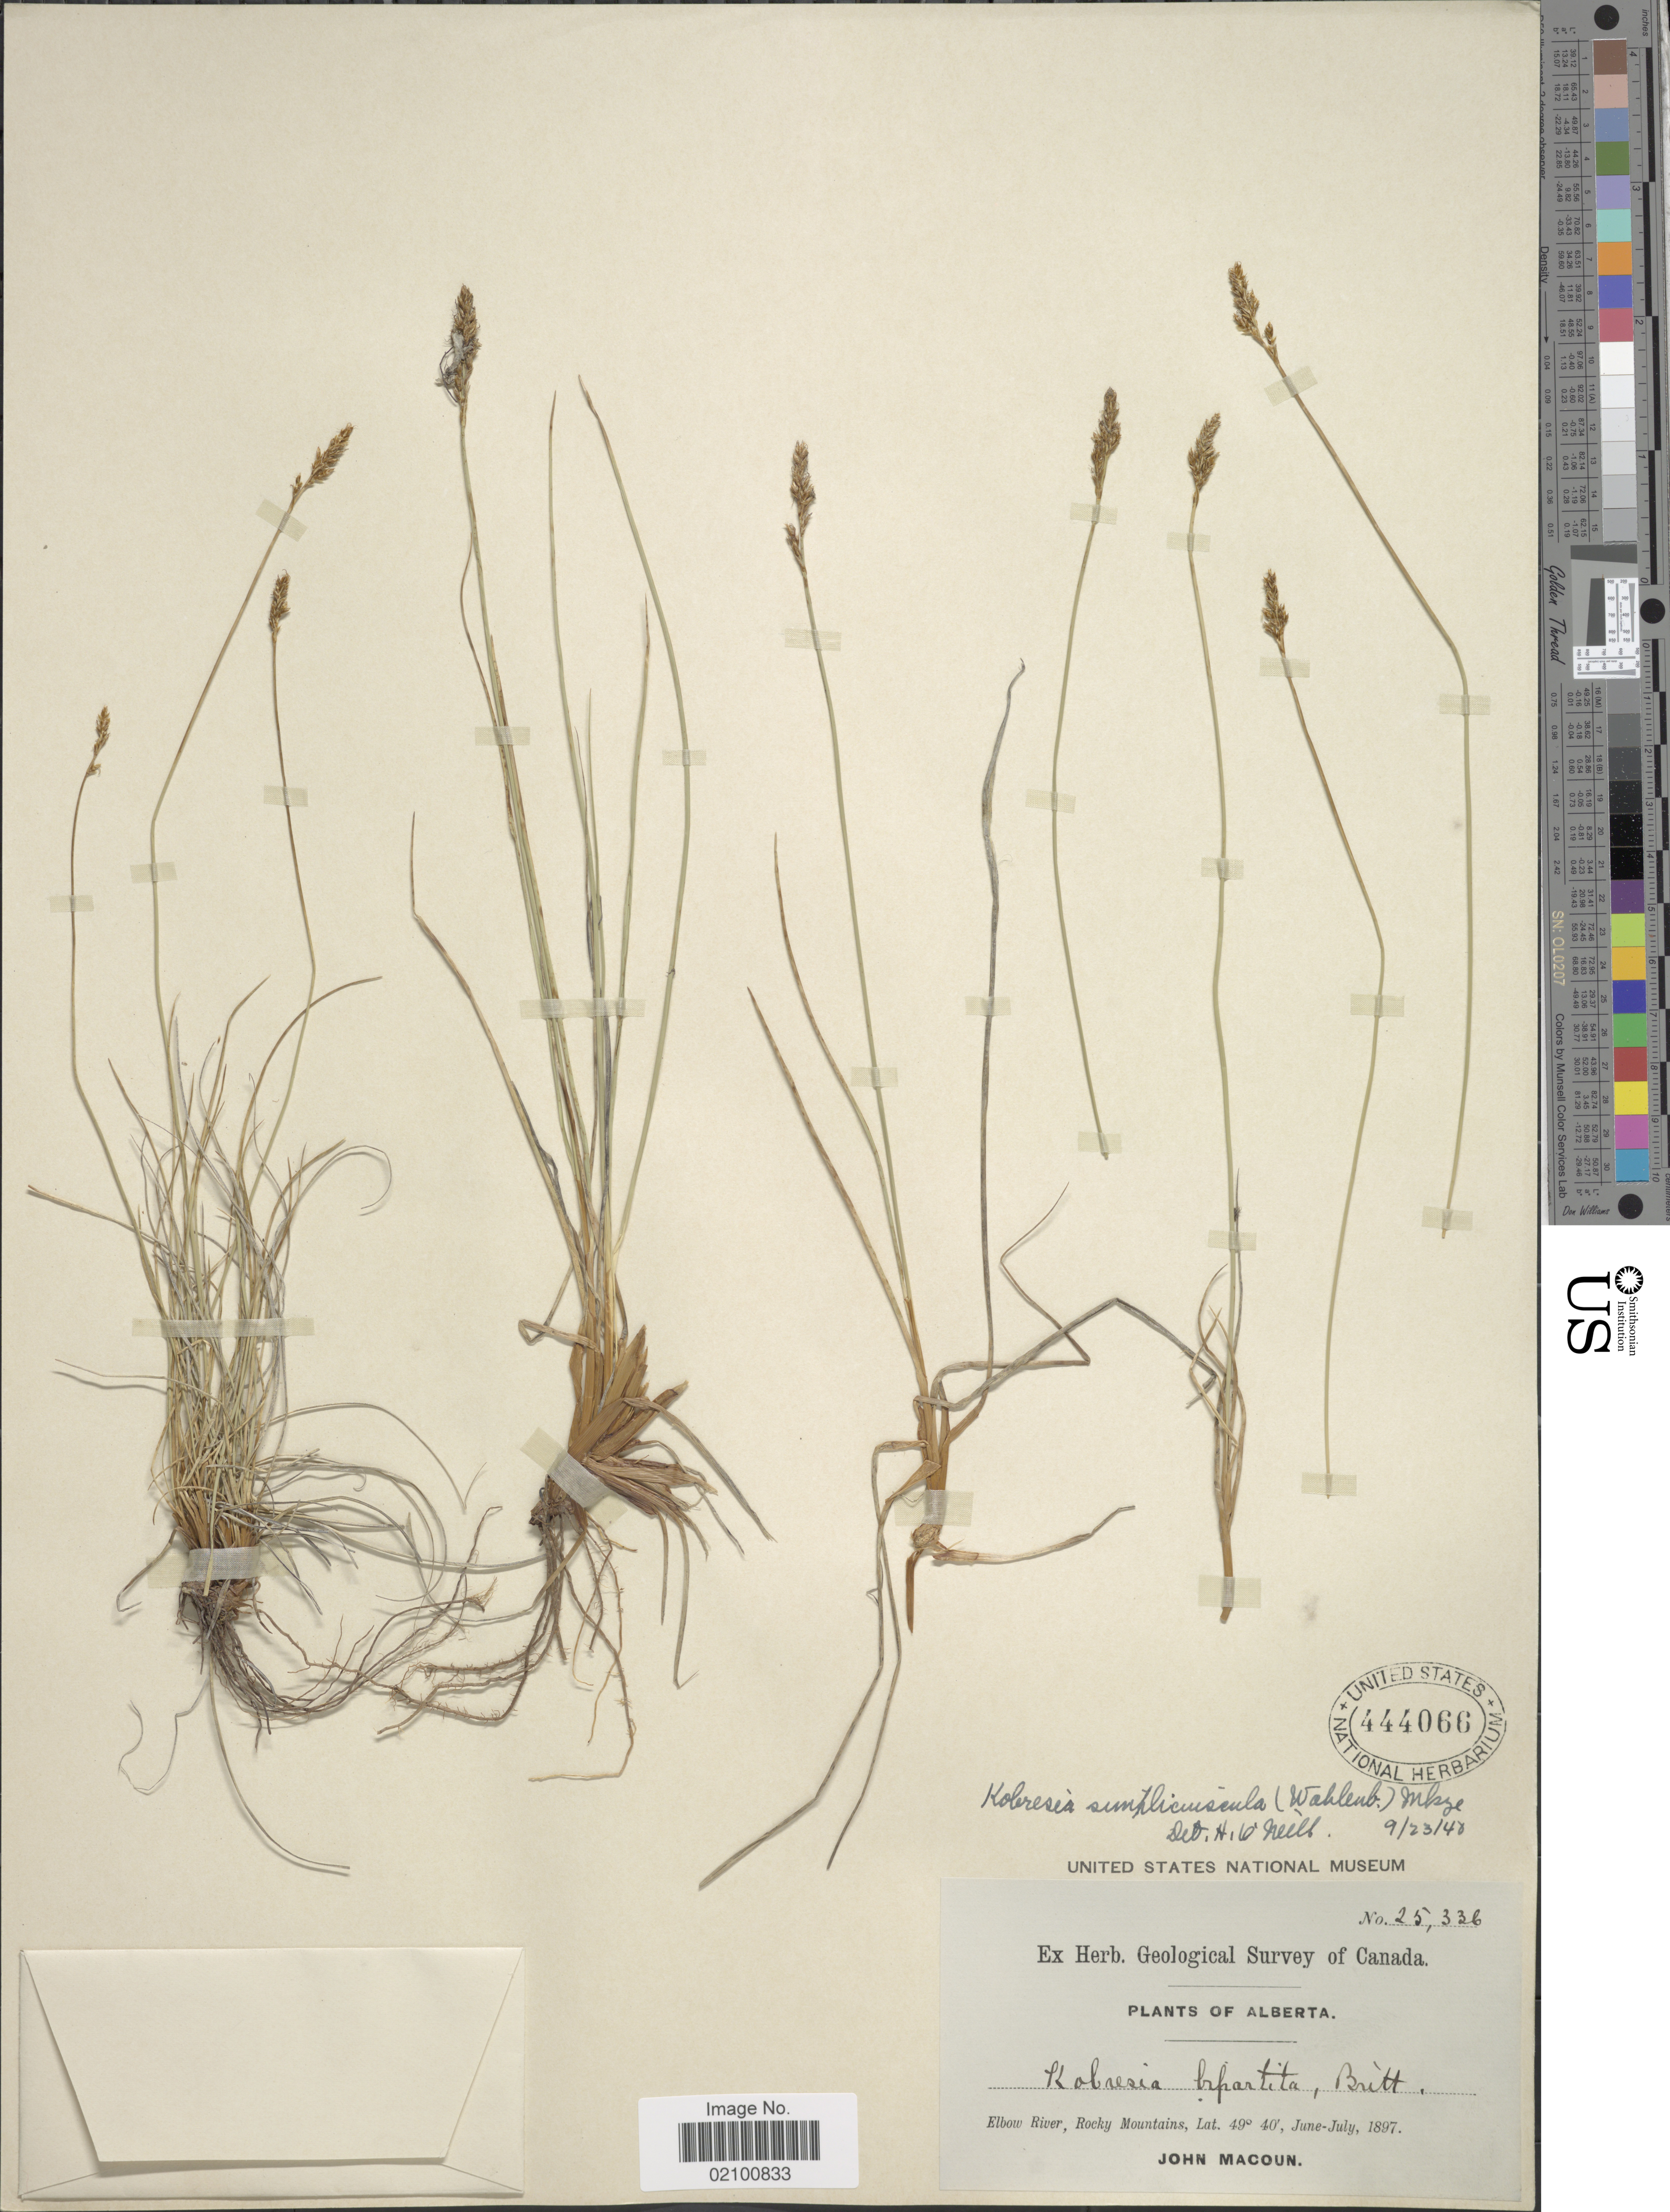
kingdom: Plantae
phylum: Tracheophyta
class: Liliopsida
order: Poales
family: Cyperaceae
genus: Carex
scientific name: Carex simpliciuscula subsp. simpliciuscula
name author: Wahlenb.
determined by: Strong, M. T., (US), Smithsonian Institution - National Museum of Natural History (UNITED STATES)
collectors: J. Macoun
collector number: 25336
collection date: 1897-06/1897-07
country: Canada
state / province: Alberta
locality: Elbow River, Rocky Mountains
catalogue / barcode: US 444066